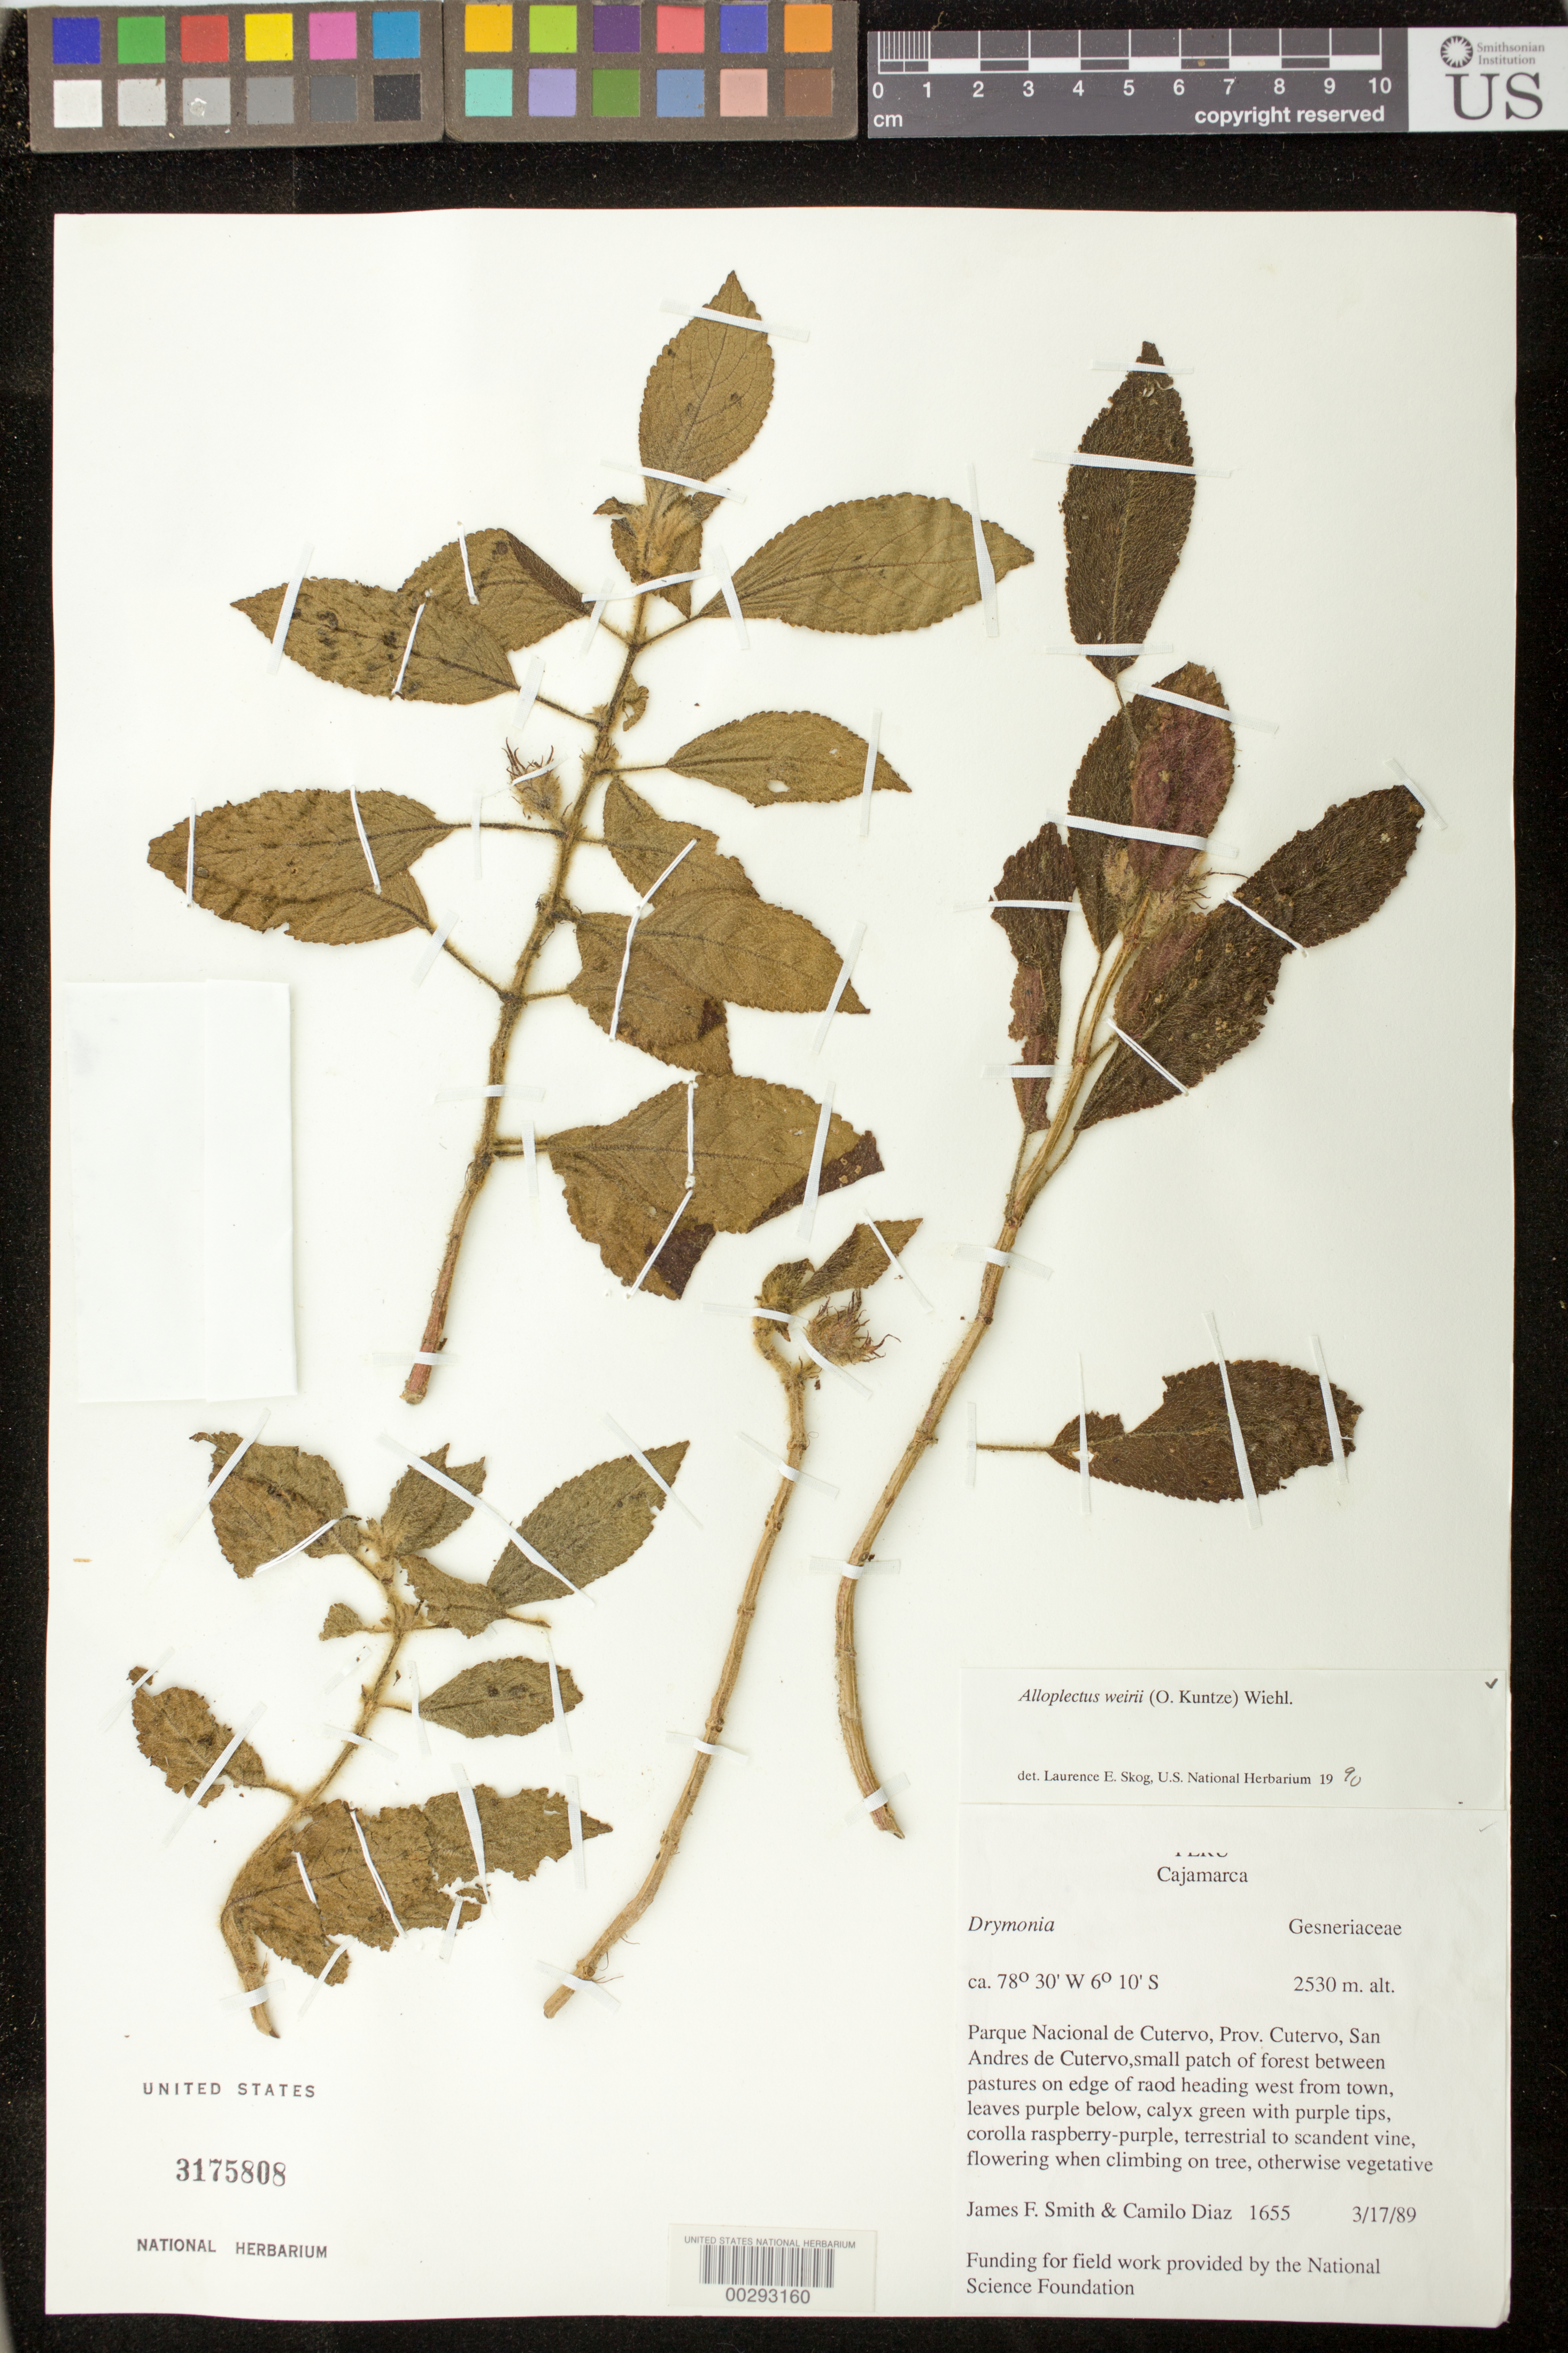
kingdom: Plantae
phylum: Tracheophyta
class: Magnoliopsida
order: Lamiales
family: Gesneriaceae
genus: Alloplectus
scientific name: Alloplectus weirii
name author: (Kuntze) Wiehler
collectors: J. Smith & C. Díaz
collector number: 1655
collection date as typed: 17 Mar 1989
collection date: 1989-03-17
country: Peru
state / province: Cajamarca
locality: Cutervo. Parque Nacional de Cutervo, Prov. Cutervo, San Andres de Cutervo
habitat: Small patch of forest between pastures on edge of road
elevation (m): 2530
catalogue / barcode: US 3175808